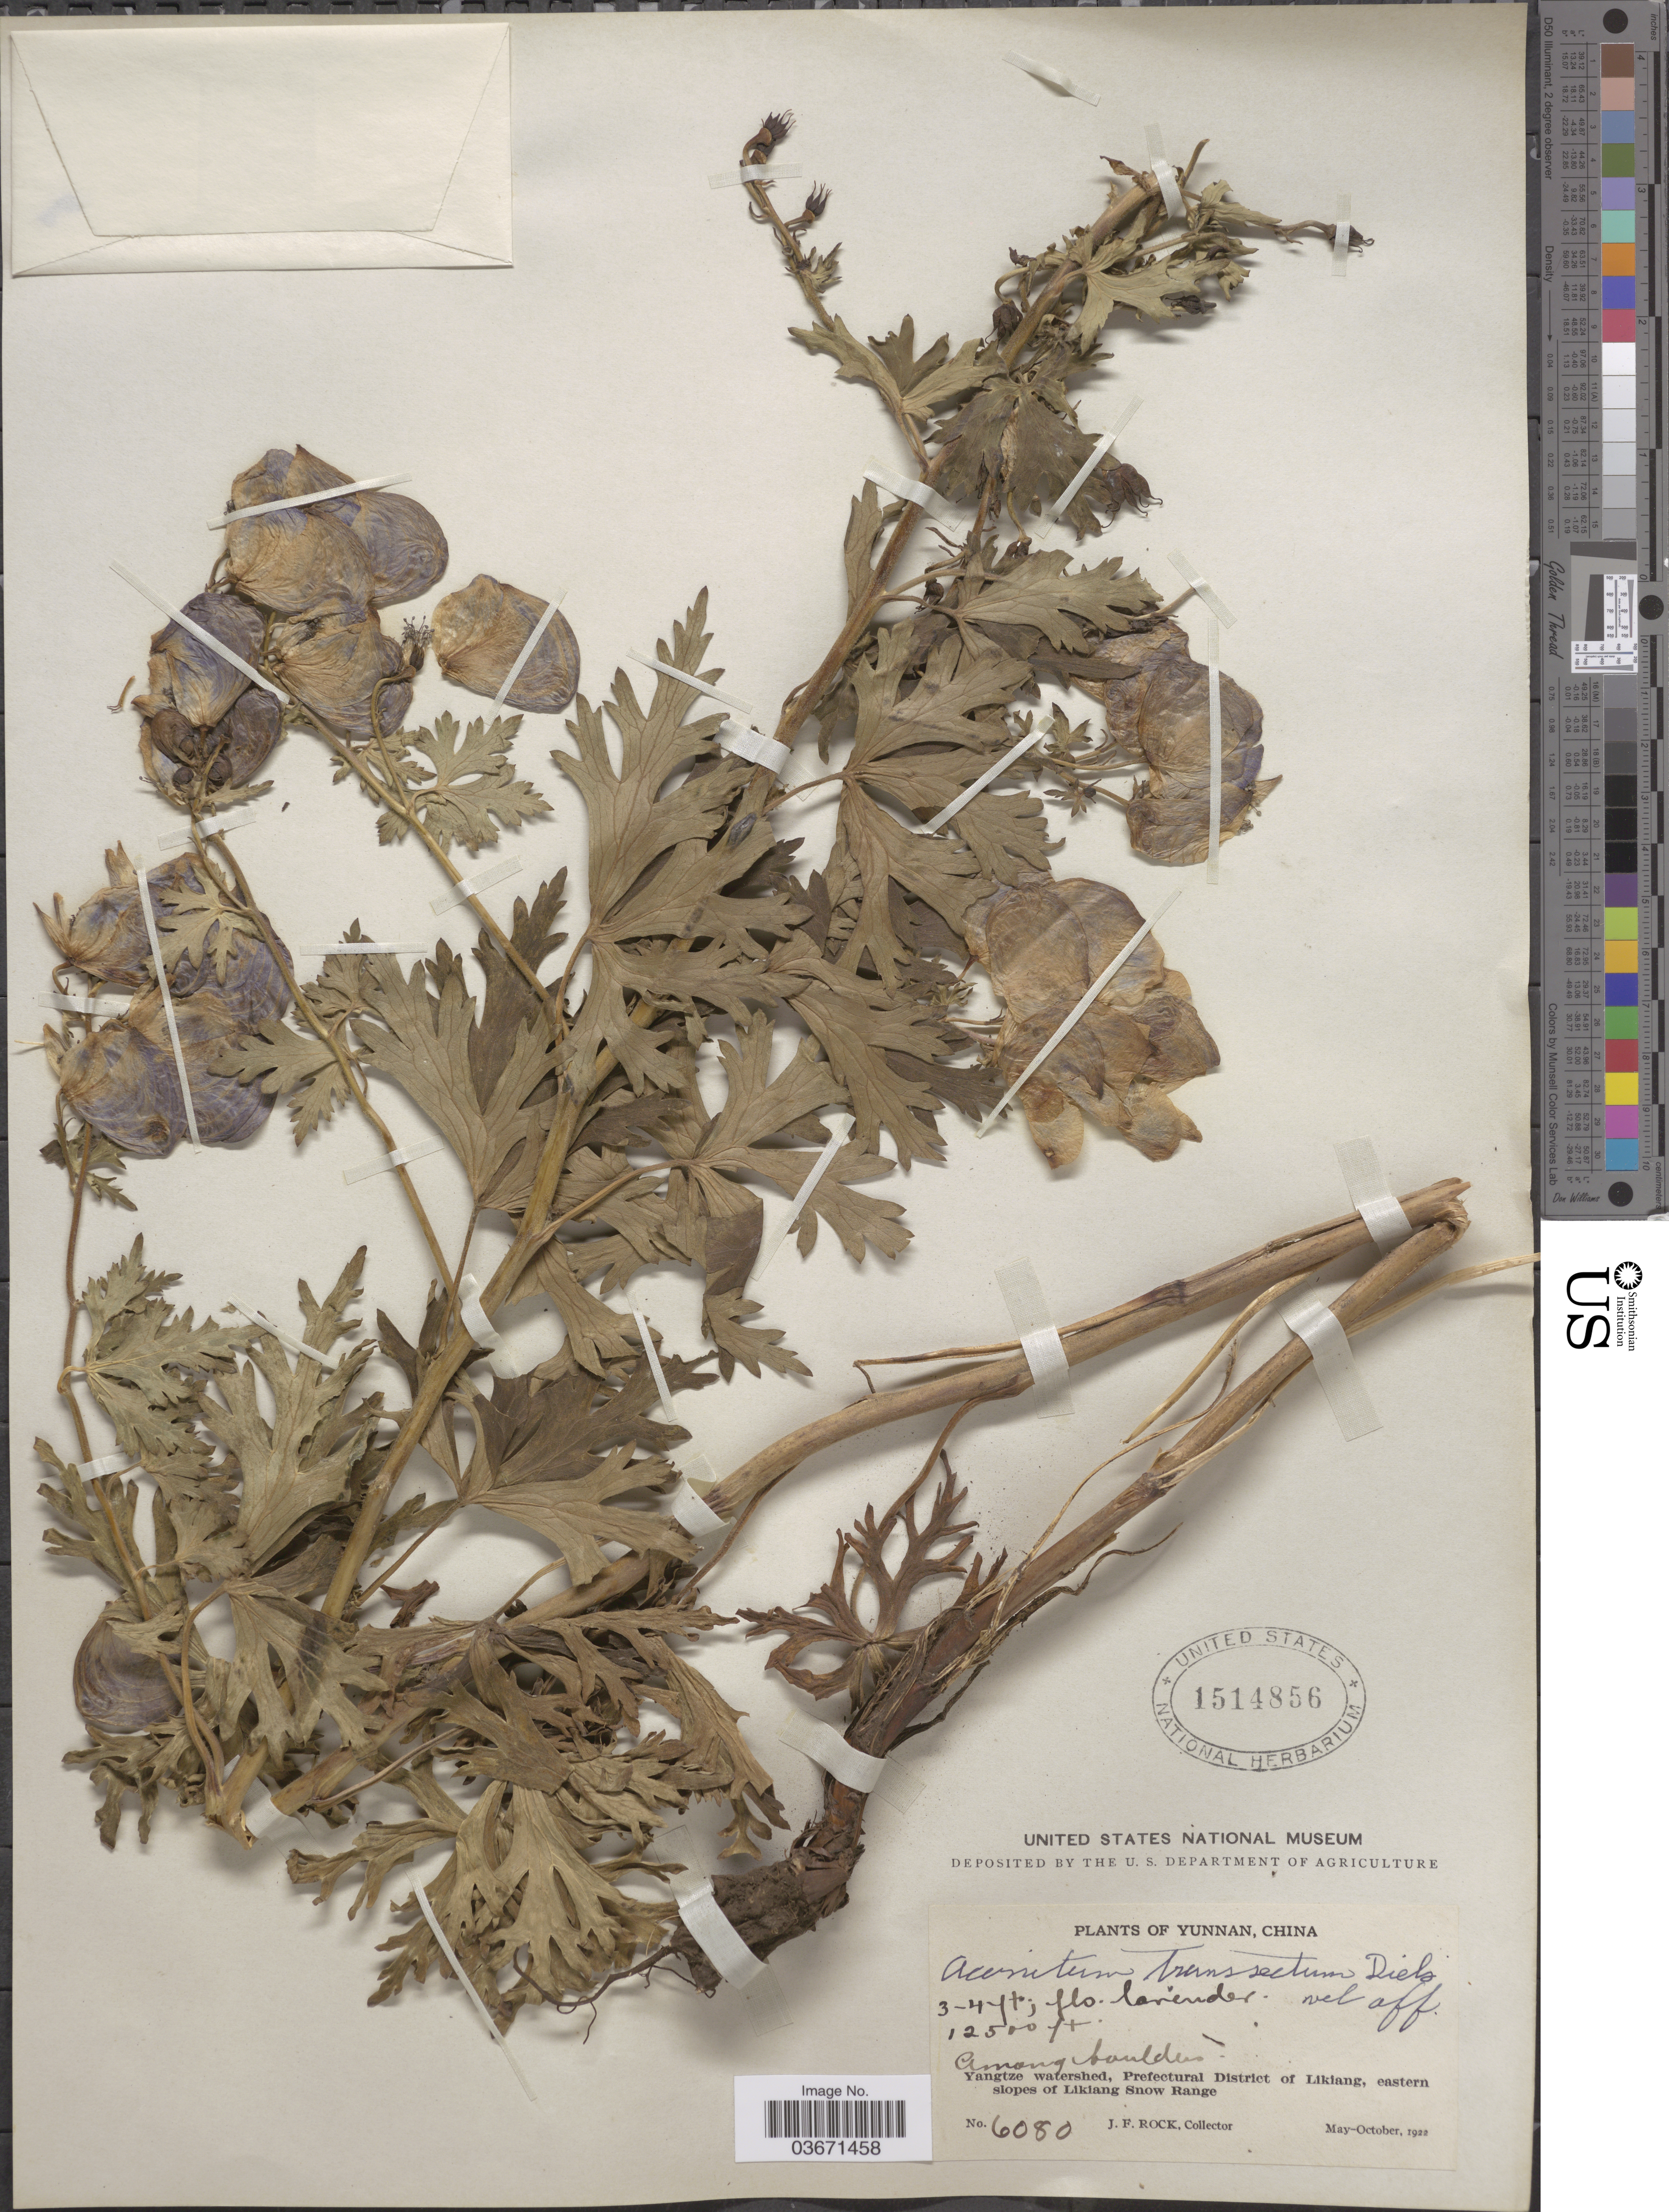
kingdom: Plantae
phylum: Tracheophyta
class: Magnoliopsida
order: Ranunculales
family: Ranunculaceae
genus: Aconitum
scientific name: Aconitum transsectum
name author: Diels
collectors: J. Rock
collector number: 6080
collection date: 1922-05/1922-10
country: China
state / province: Yunnan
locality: Yangtze watershed, Prefectural District of Likiang, eastern slopes of Likiang Snow Range.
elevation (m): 3810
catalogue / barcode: US 1514856